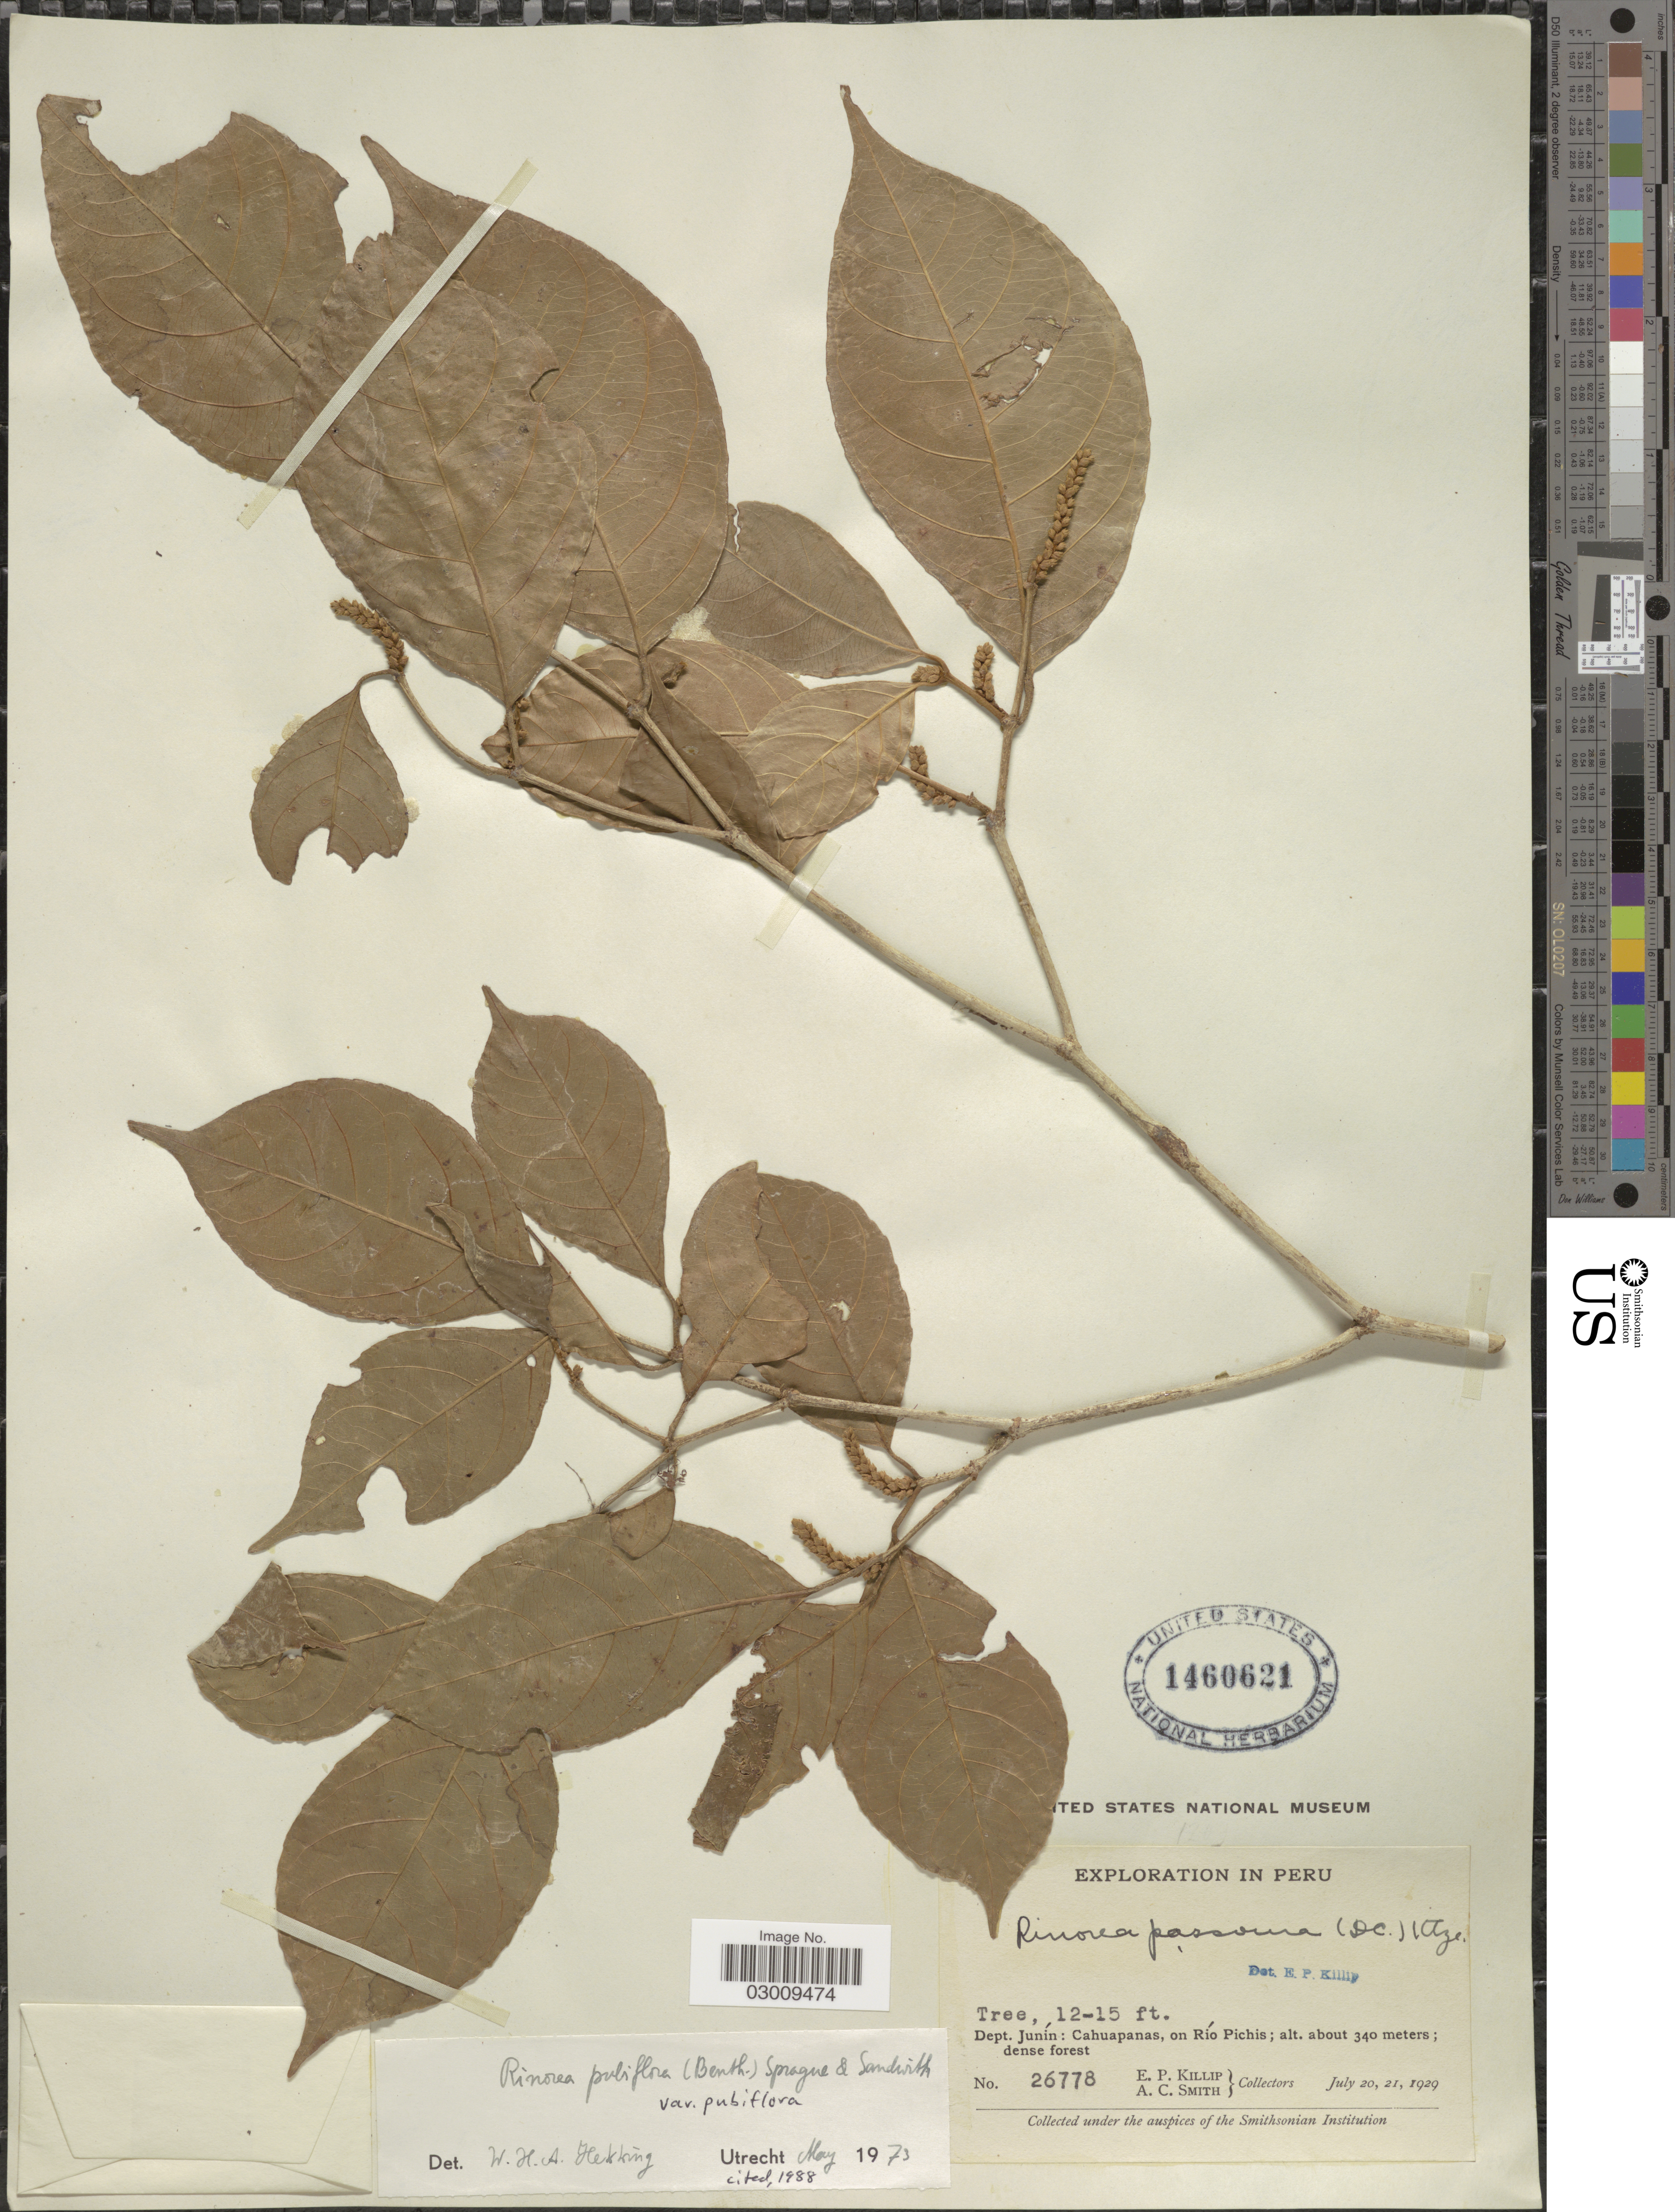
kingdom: Plantae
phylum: Tracheophyta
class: Magnoliopsida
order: Malpighiales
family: Violaceae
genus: Rinorea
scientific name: Rinorea pubiflora var. pubiflora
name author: (Benth.) Sprague & Sandwith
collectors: E. P. Killip & A. C. Smith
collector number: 26778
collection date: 1929-07-20/1929-07-21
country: Peru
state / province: Junín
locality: Dept. Junín: Cahuapanas, on Río Pichis.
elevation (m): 340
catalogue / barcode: US 1460621